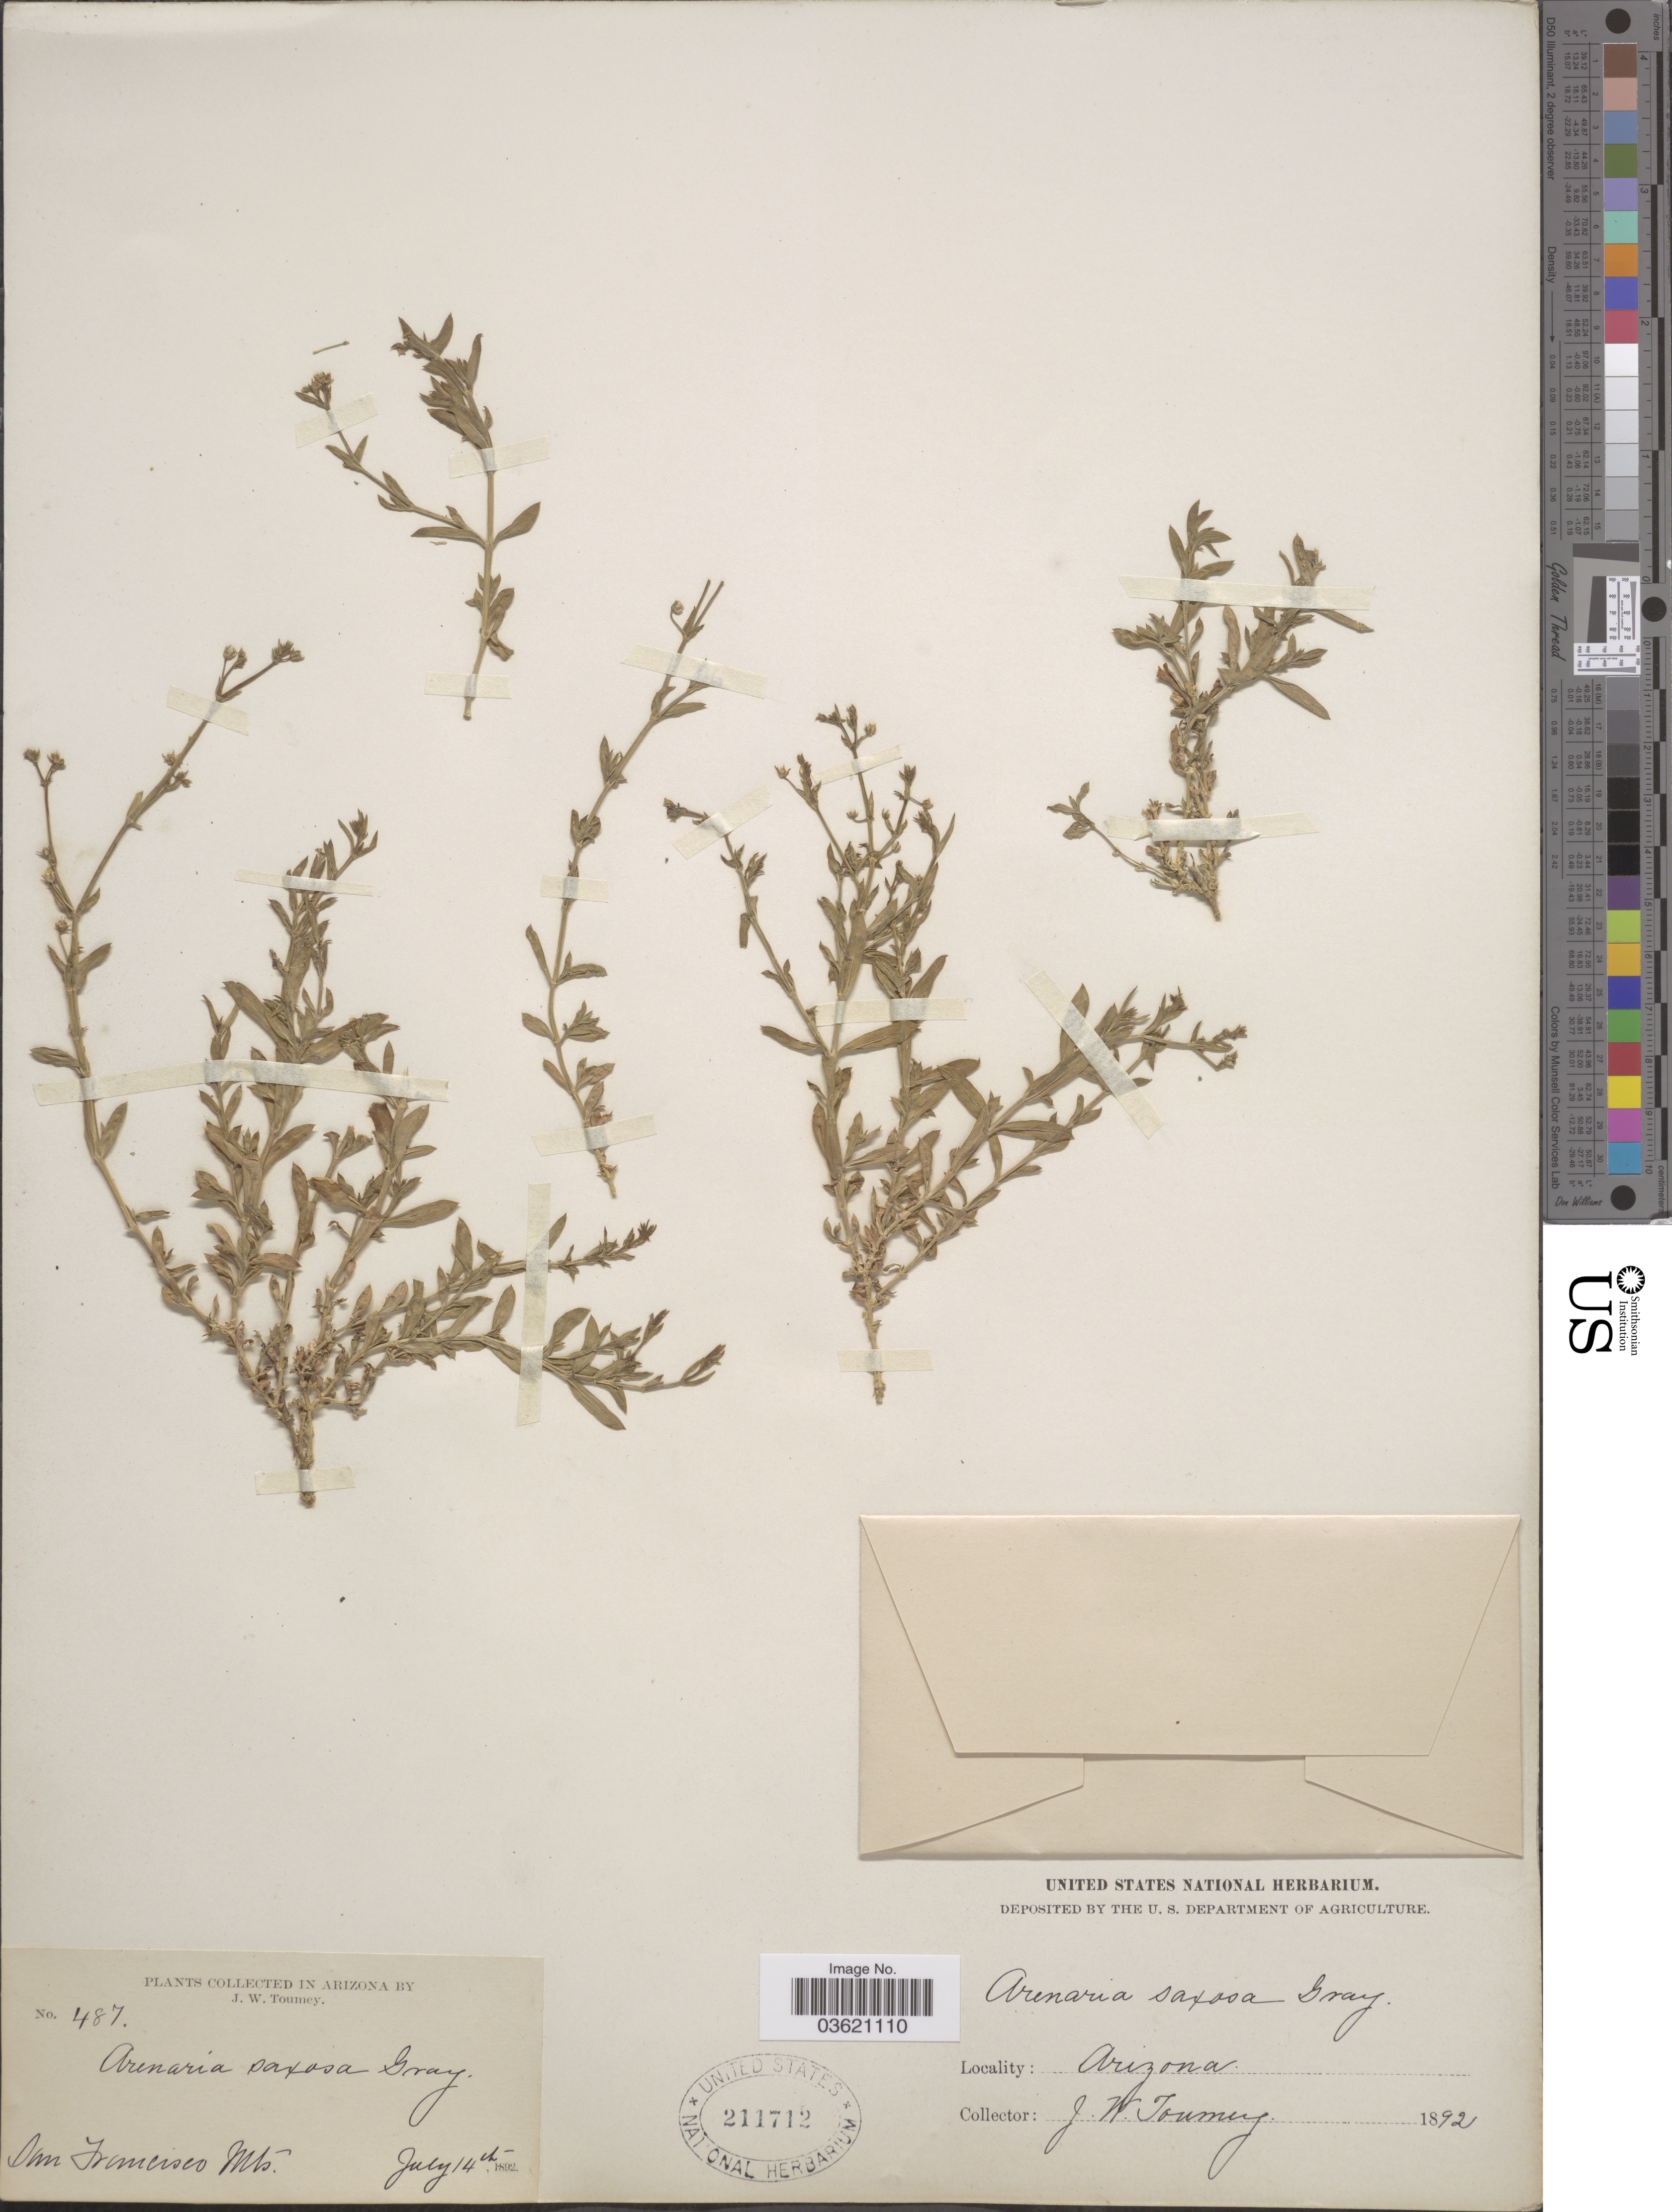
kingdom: Plantae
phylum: Tracheophyta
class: Magnoliopsida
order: Caryophyllales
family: Caryophyllaceae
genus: Arenaria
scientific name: Arenaria saxosa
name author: A. Gray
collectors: J. W. Toumey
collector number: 487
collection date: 1892-07-14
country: United States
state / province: Arizona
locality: San Francisco Mts.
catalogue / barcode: US 211712